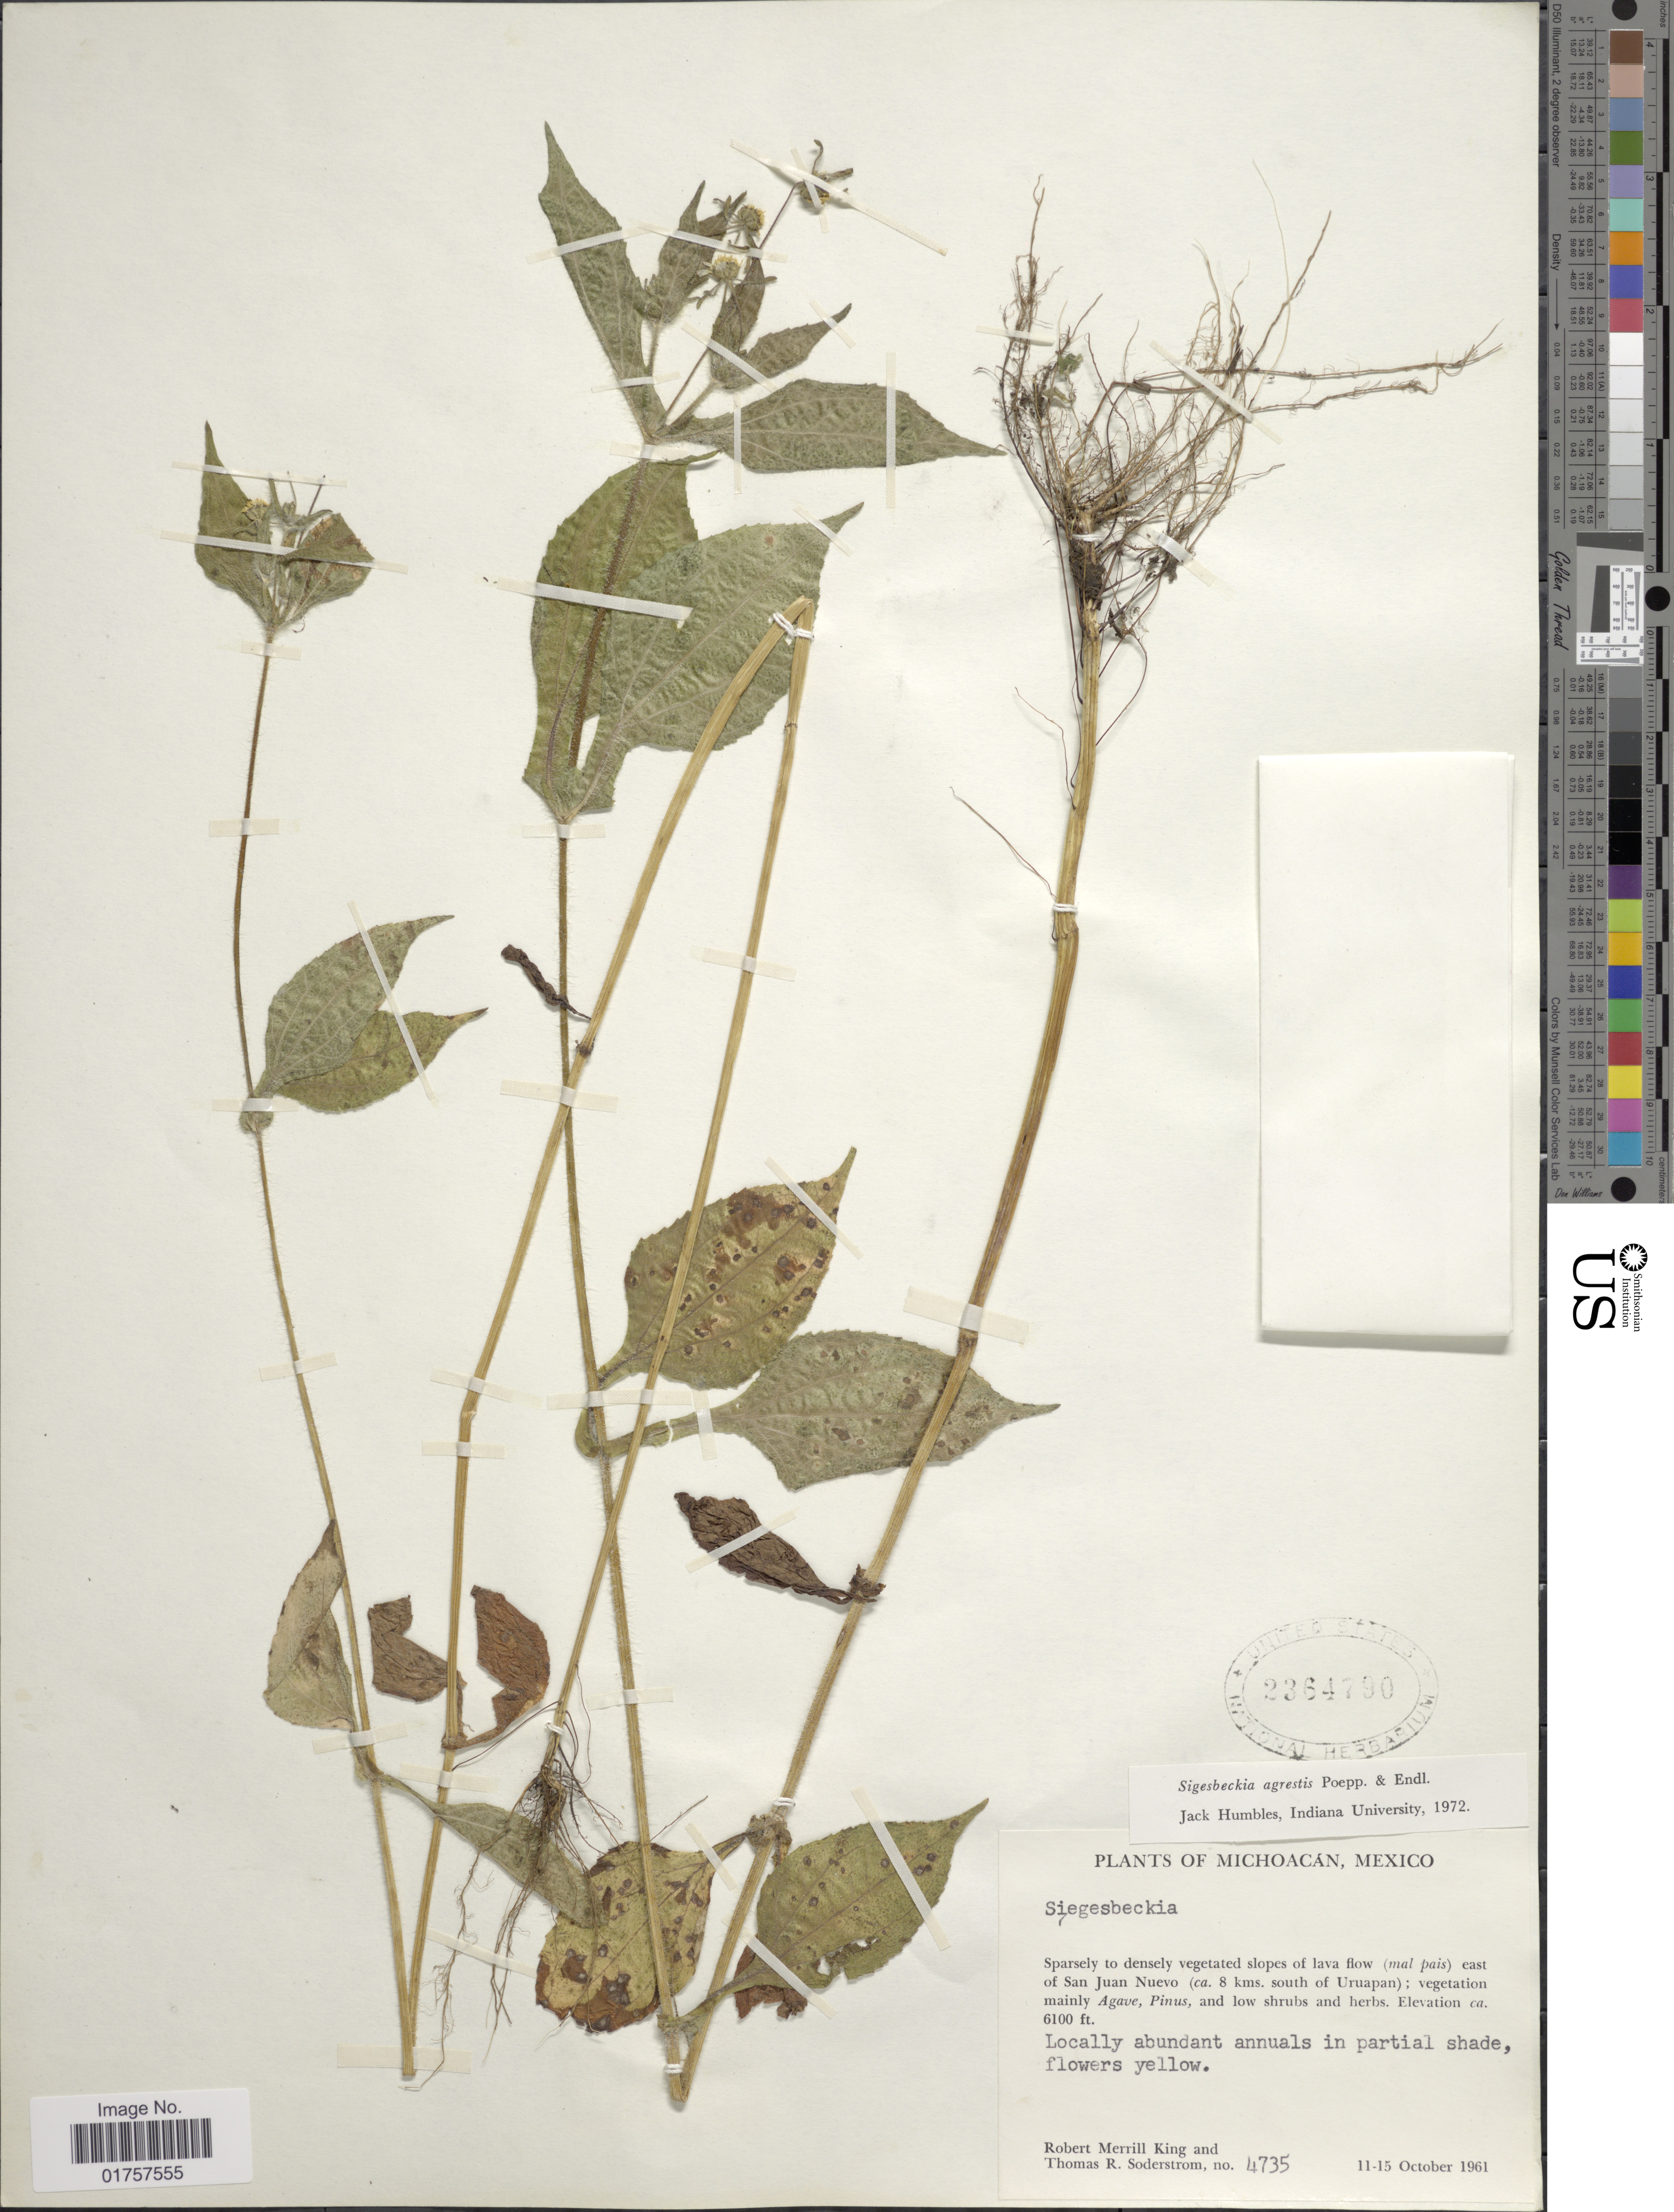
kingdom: Plantae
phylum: Tracheophyta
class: Magnoliopsida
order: Asterales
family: Asteraceae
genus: Sigesbeckia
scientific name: Sigesbeckia agrestis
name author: Poepp.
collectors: R. M. King & T. R. Soderstrom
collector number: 4735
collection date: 1961-10-11/1961-10-15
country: Mexico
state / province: Michoacán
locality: East of San Juan Nuevo (ca. 8 kms. south of Uruapan)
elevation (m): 1859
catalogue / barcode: US 2364790